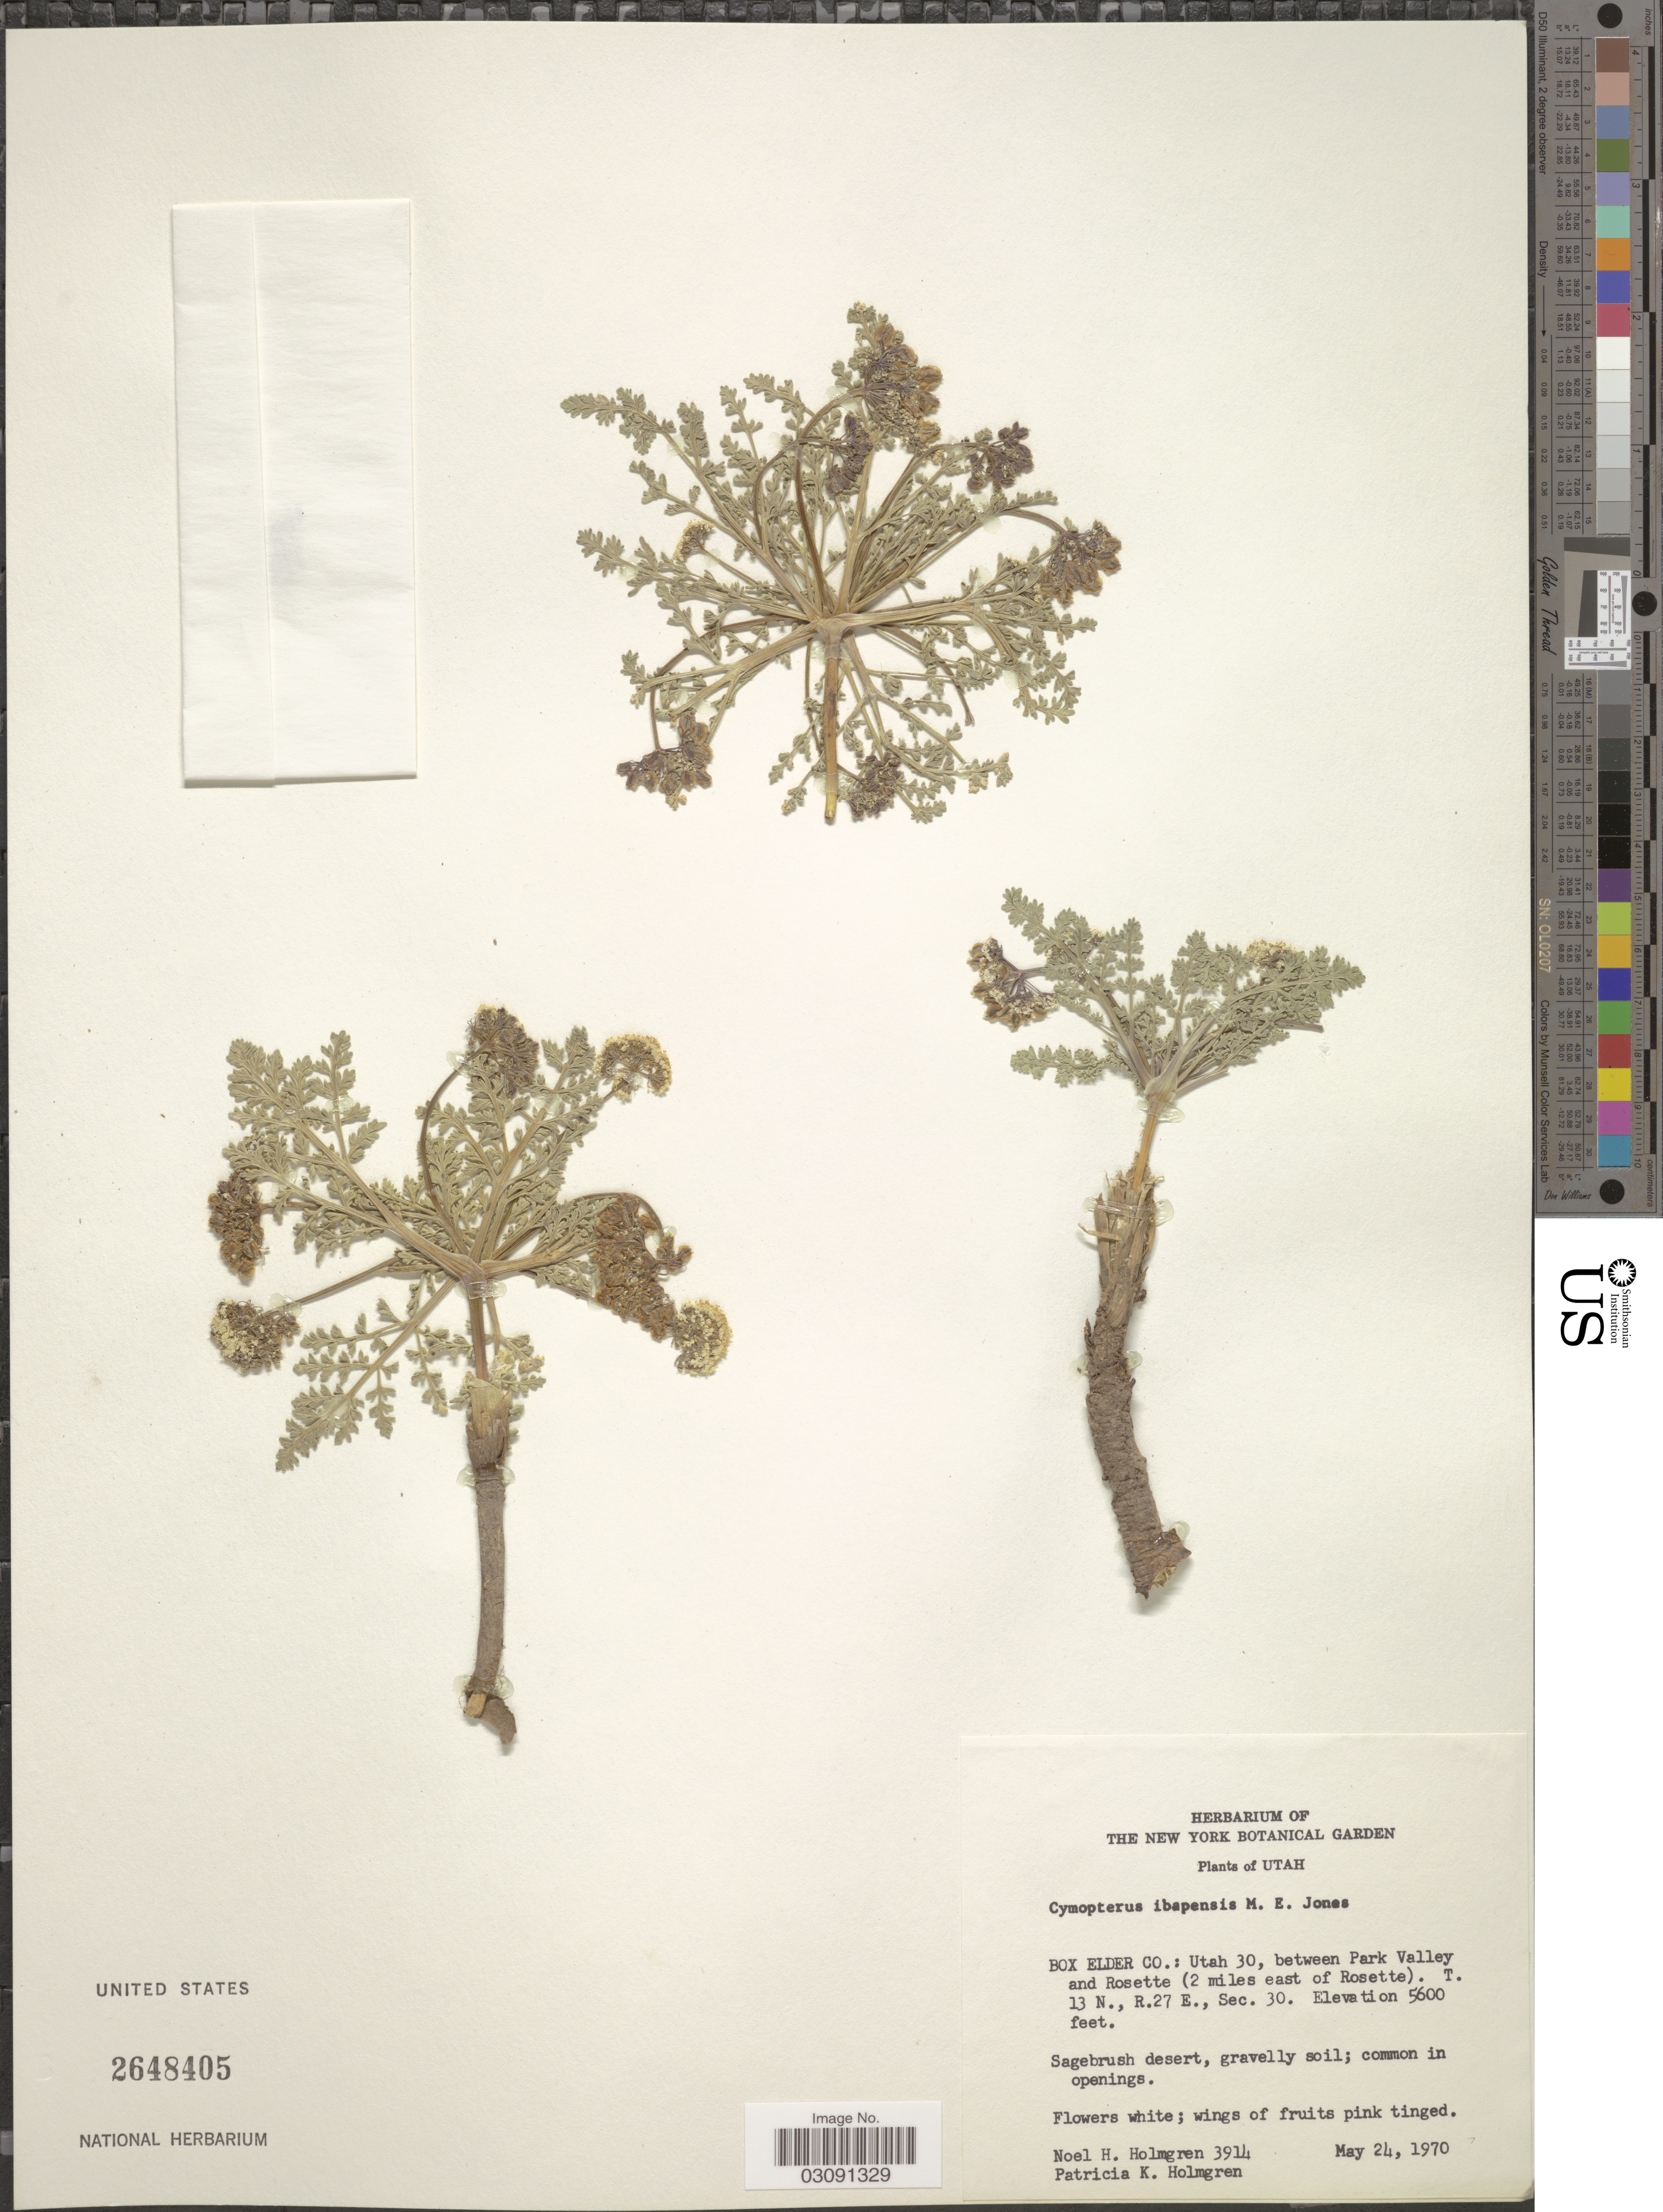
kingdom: Plantae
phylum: Tracheophyta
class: Magnoliopsida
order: Apiales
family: Apiaceae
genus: Cymopterus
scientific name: Cymopterus ibapensis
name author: M.E. Jones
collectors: N. H. Holmgren & P. K. Holmgren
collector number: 3914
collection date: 1970-05-24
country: United States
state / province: Utah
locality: Box Elder Co.: Utah 30, between Park Valley and Rosette (2 miles east of Rosette). T. 13 N., R.27 E., Sec. 30.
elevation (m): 1707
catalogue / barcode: US 2648405